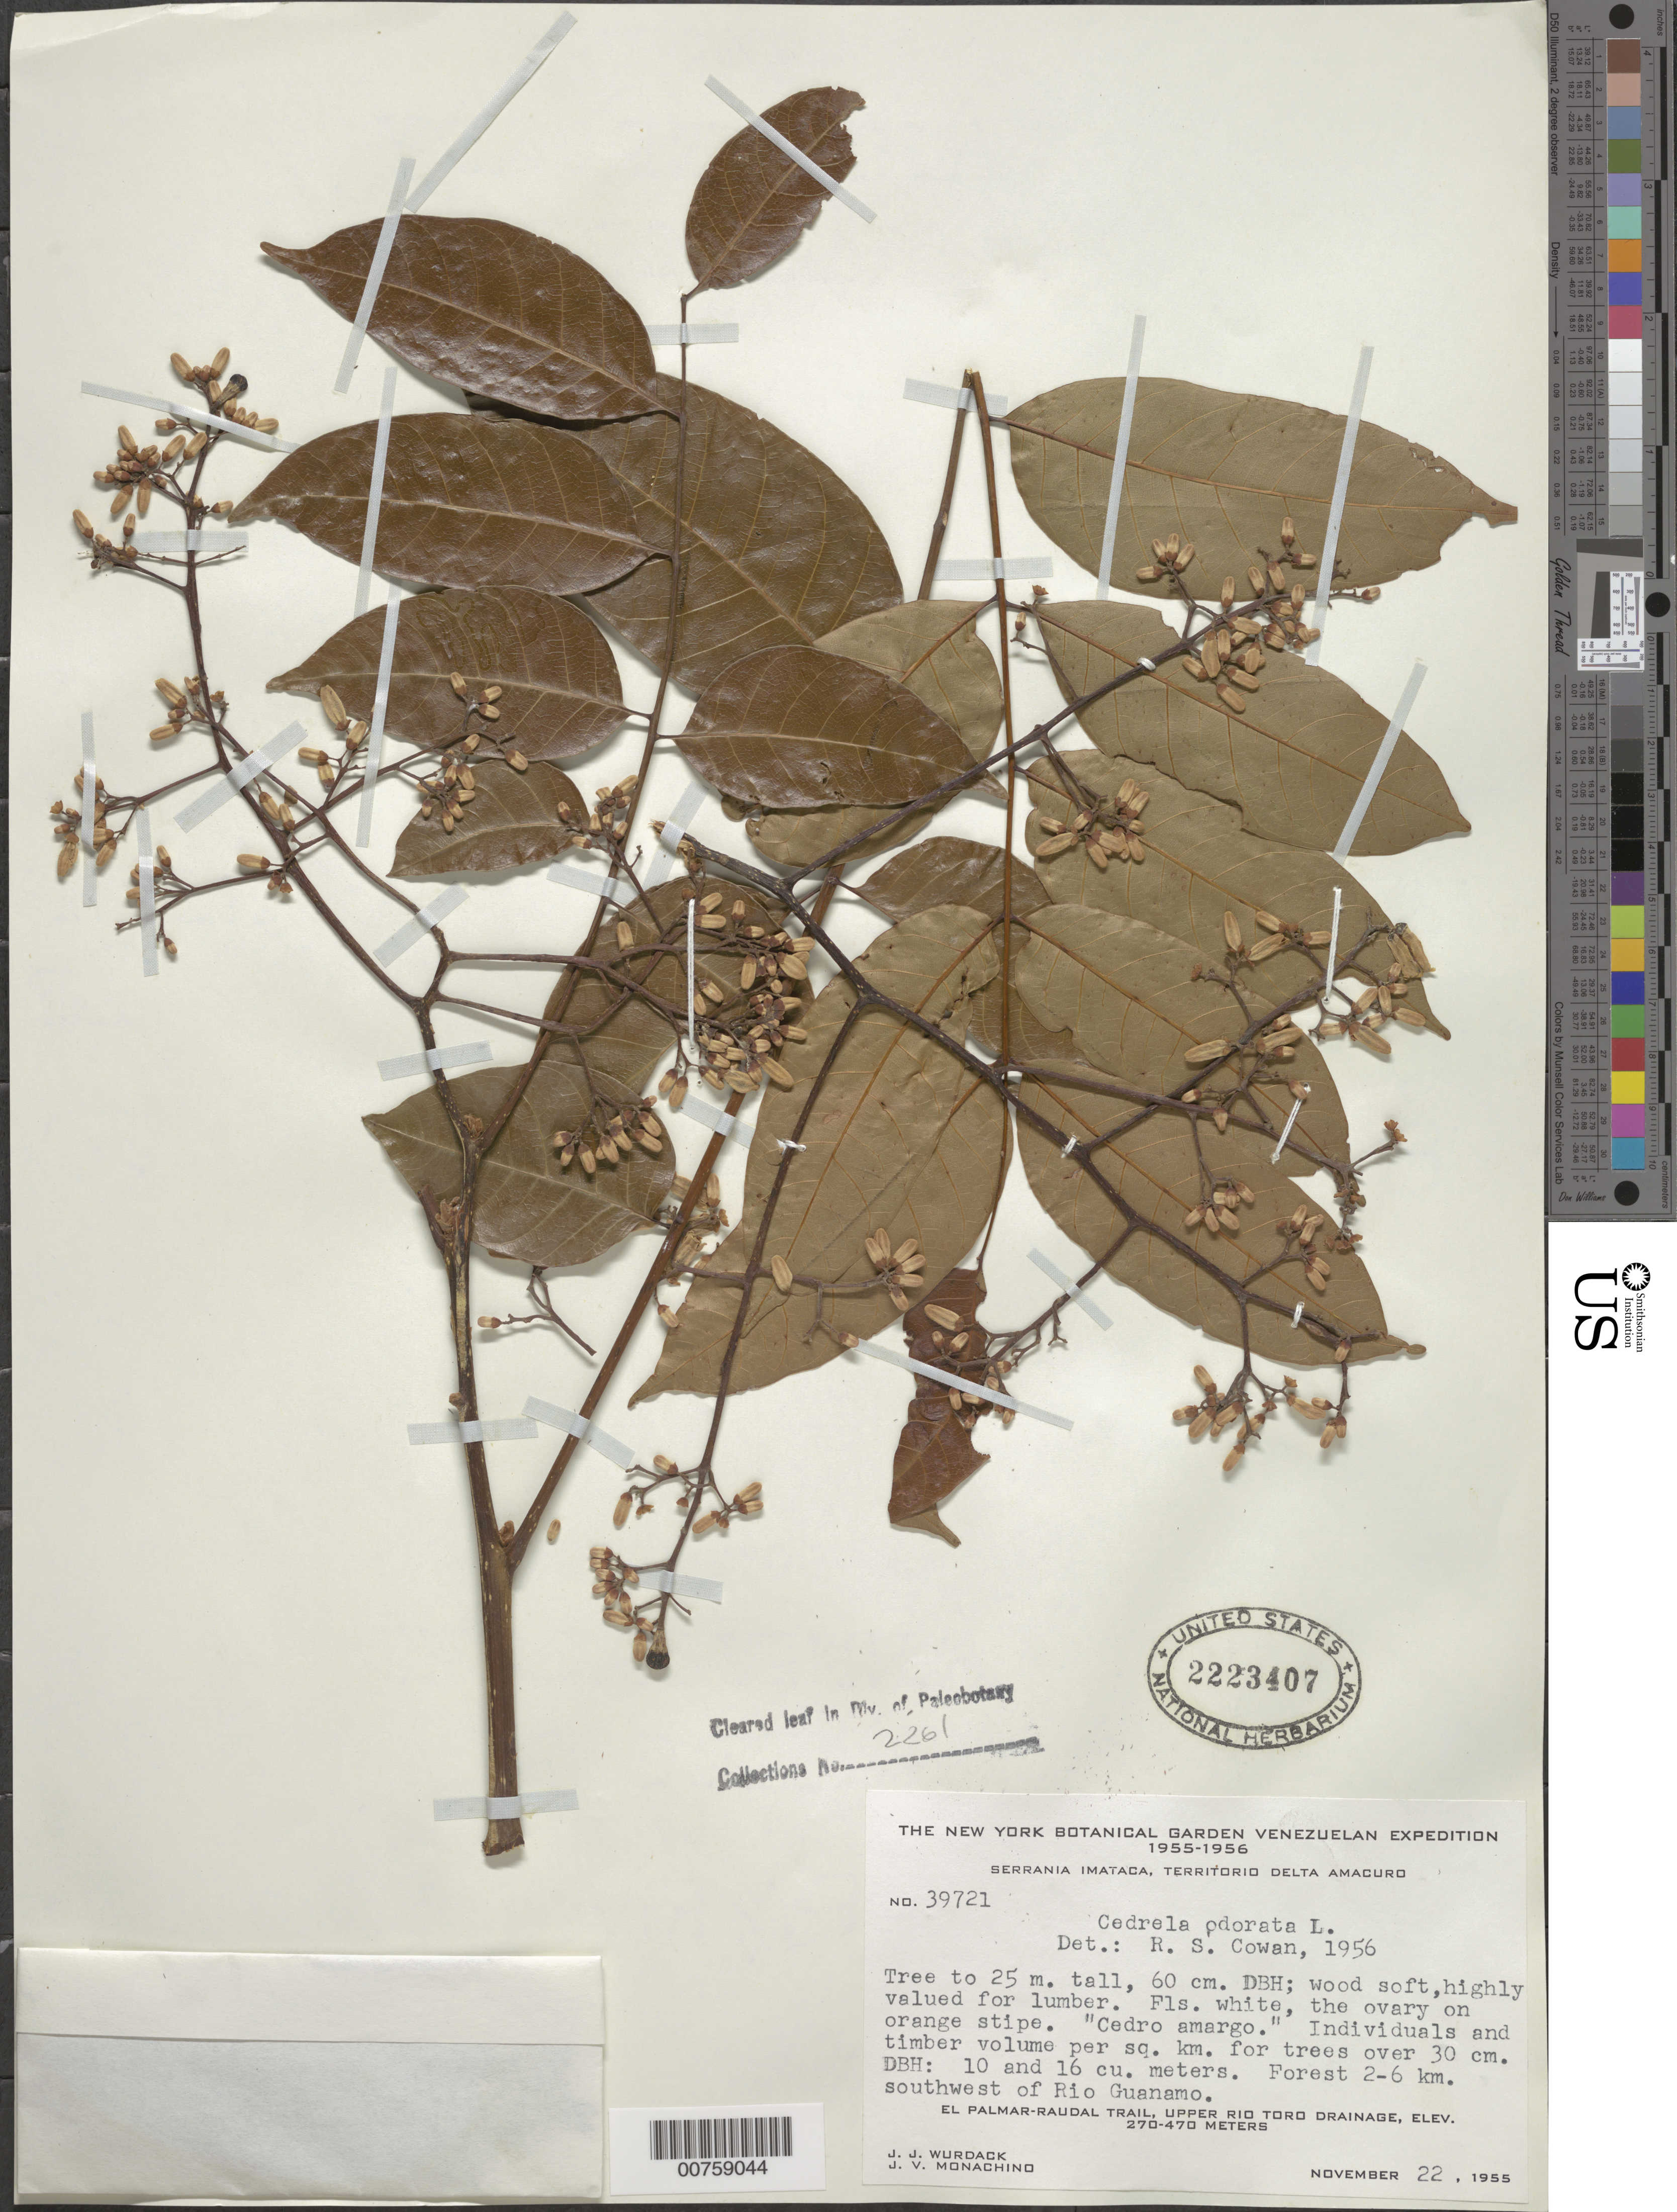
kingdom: Plantae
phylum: Tracheophyta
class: Magnoliopsida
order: Sapindales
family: Meliaceae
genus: Cedrela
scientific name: Cedrela odorata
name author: L.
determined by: Cowan, R. S.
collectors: J. J. Wurdack & J. V. Monachino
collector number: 39721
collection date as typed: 22-Nov-55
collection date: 1955-11-22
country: Venezuela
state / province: Delta Amacuro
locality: Río Guanamo, 2-6 km SW of; El Palmar-Raudal trail, upper Río Toro drainage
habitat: Forest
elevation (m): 270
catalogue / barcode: US 2223407